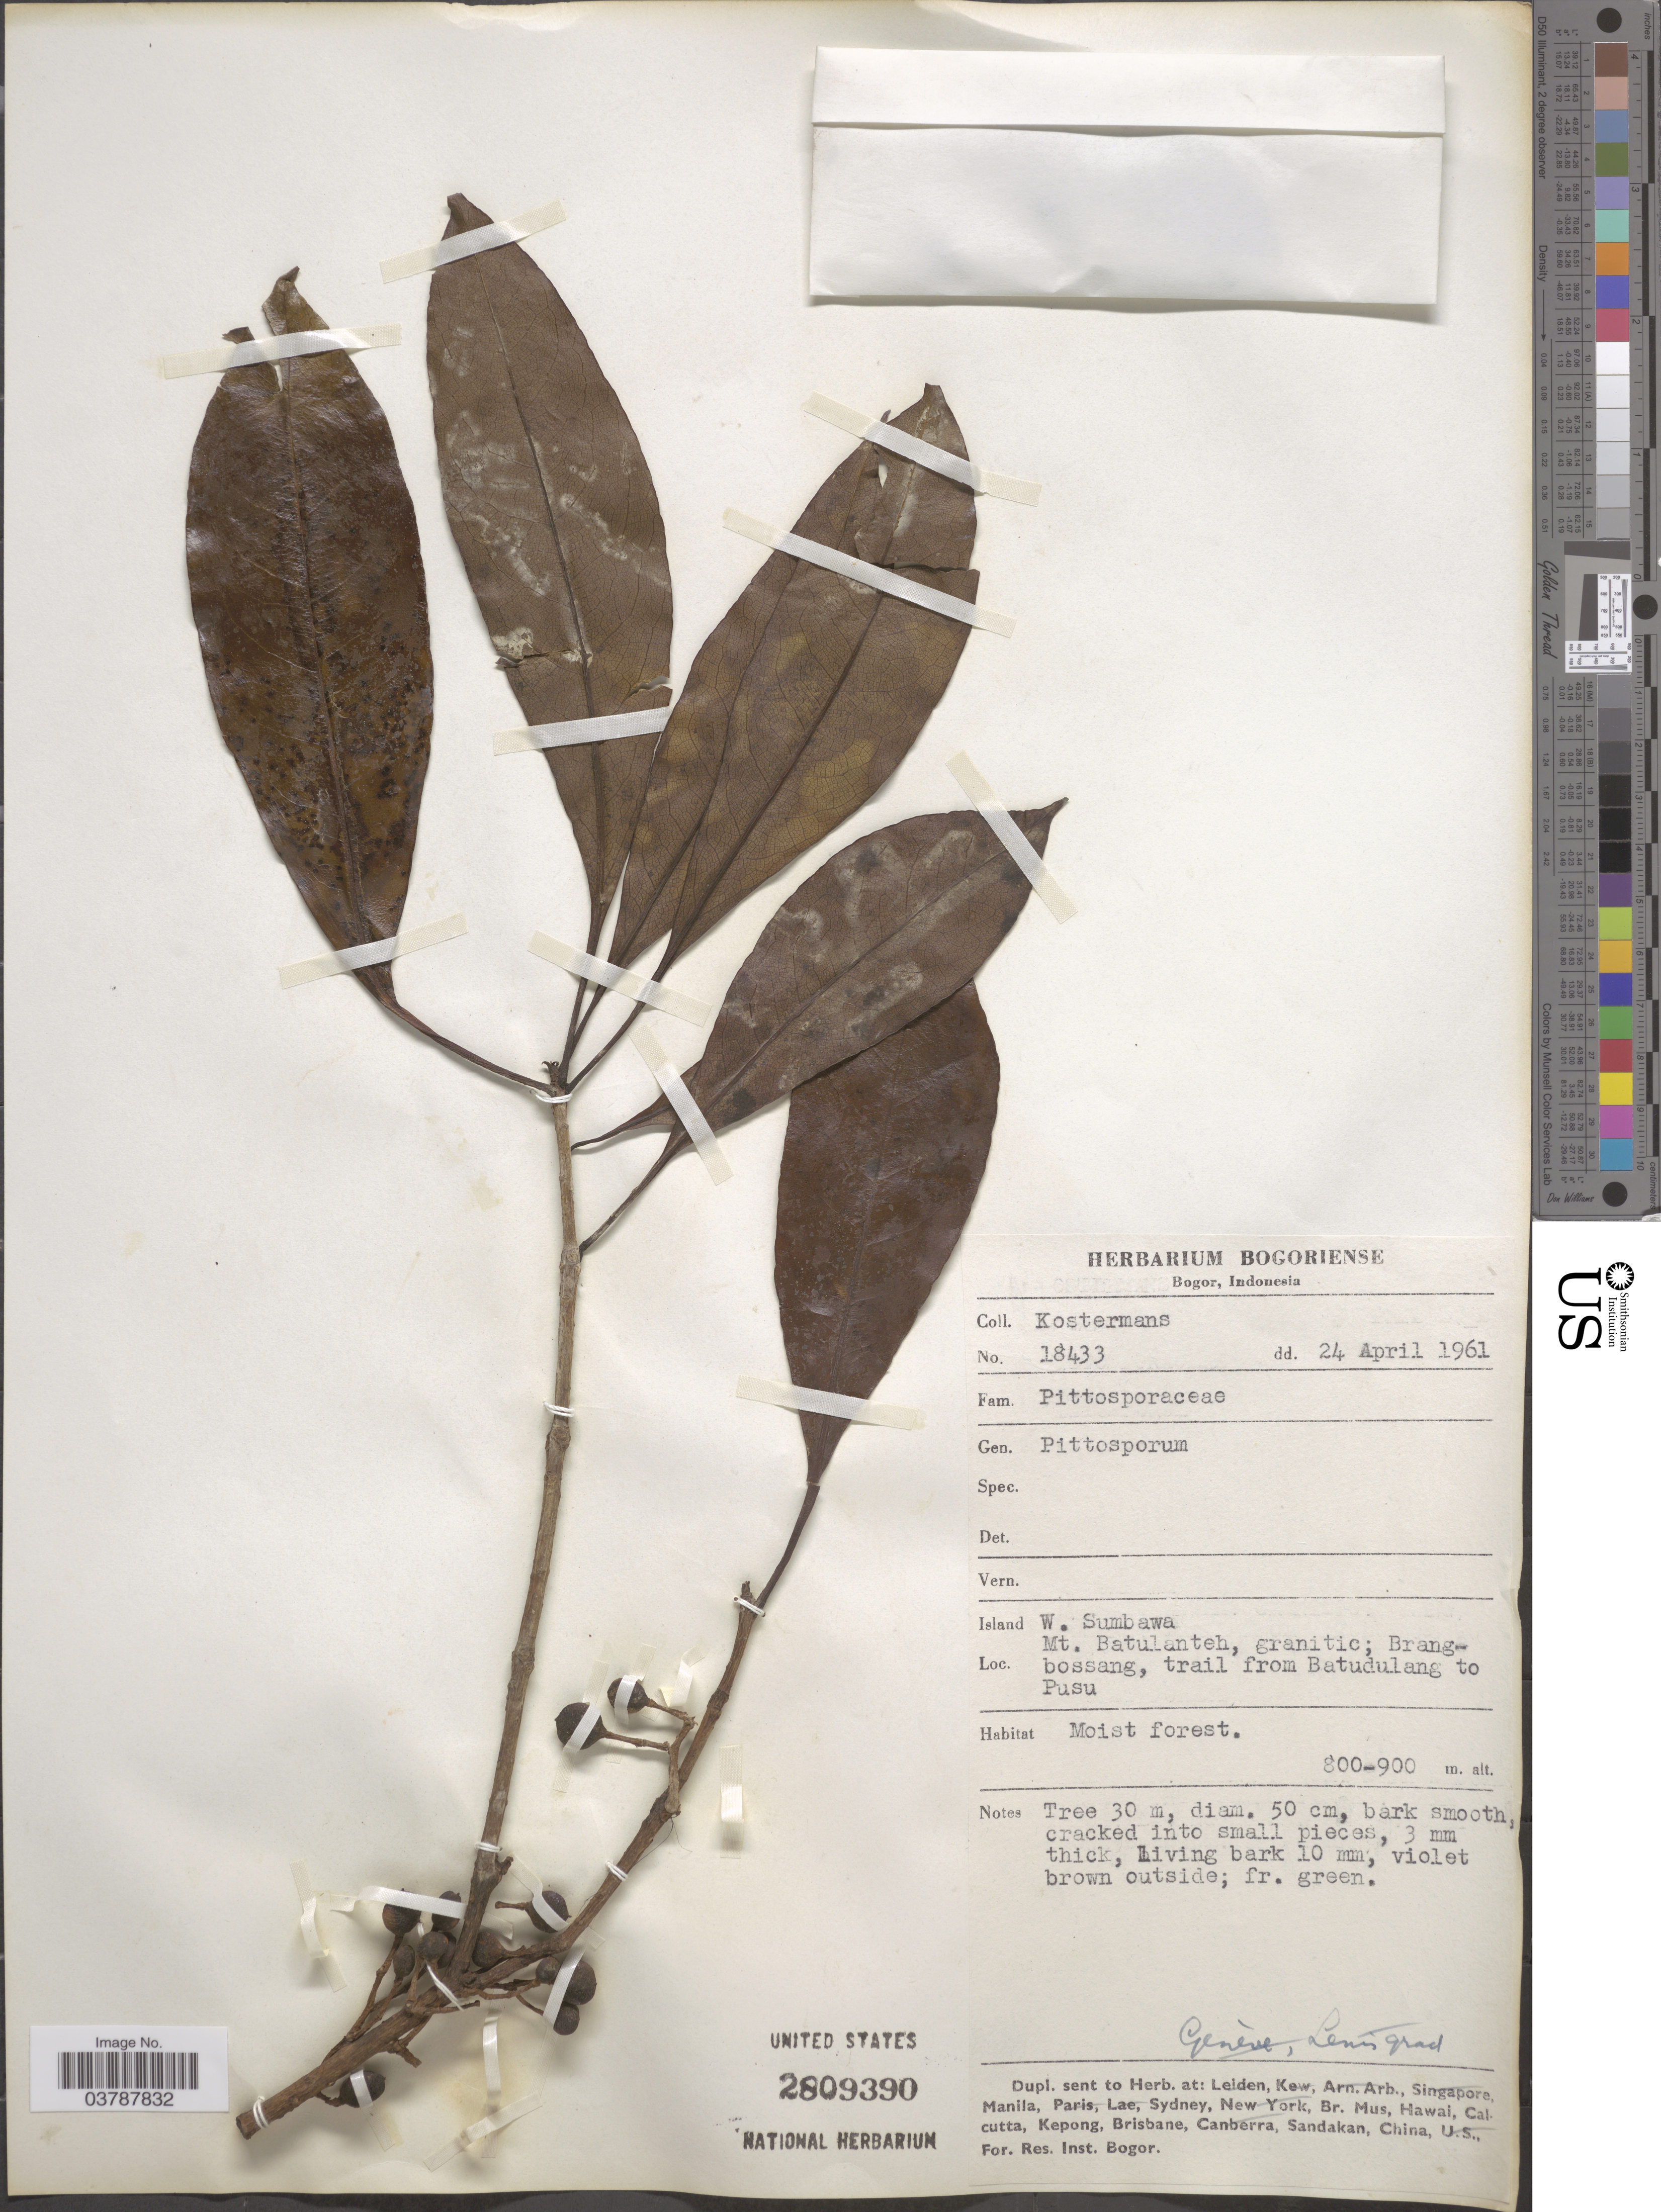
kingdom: Plantae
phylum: Tracheophyta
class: Magnoliopsida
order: Apiales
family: Pittosporaceae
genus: Pittosporum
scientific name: Pittosporum sp.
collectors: Kostermans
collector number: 18433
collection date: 1961-04-24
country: Indonesia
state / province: Nusa Tenggara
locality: Island W. Sumbawa, Mt. Batulanteh; Brangbossang, trail from Batudulang to Pusu.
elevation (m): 800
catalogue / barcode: US 2809390